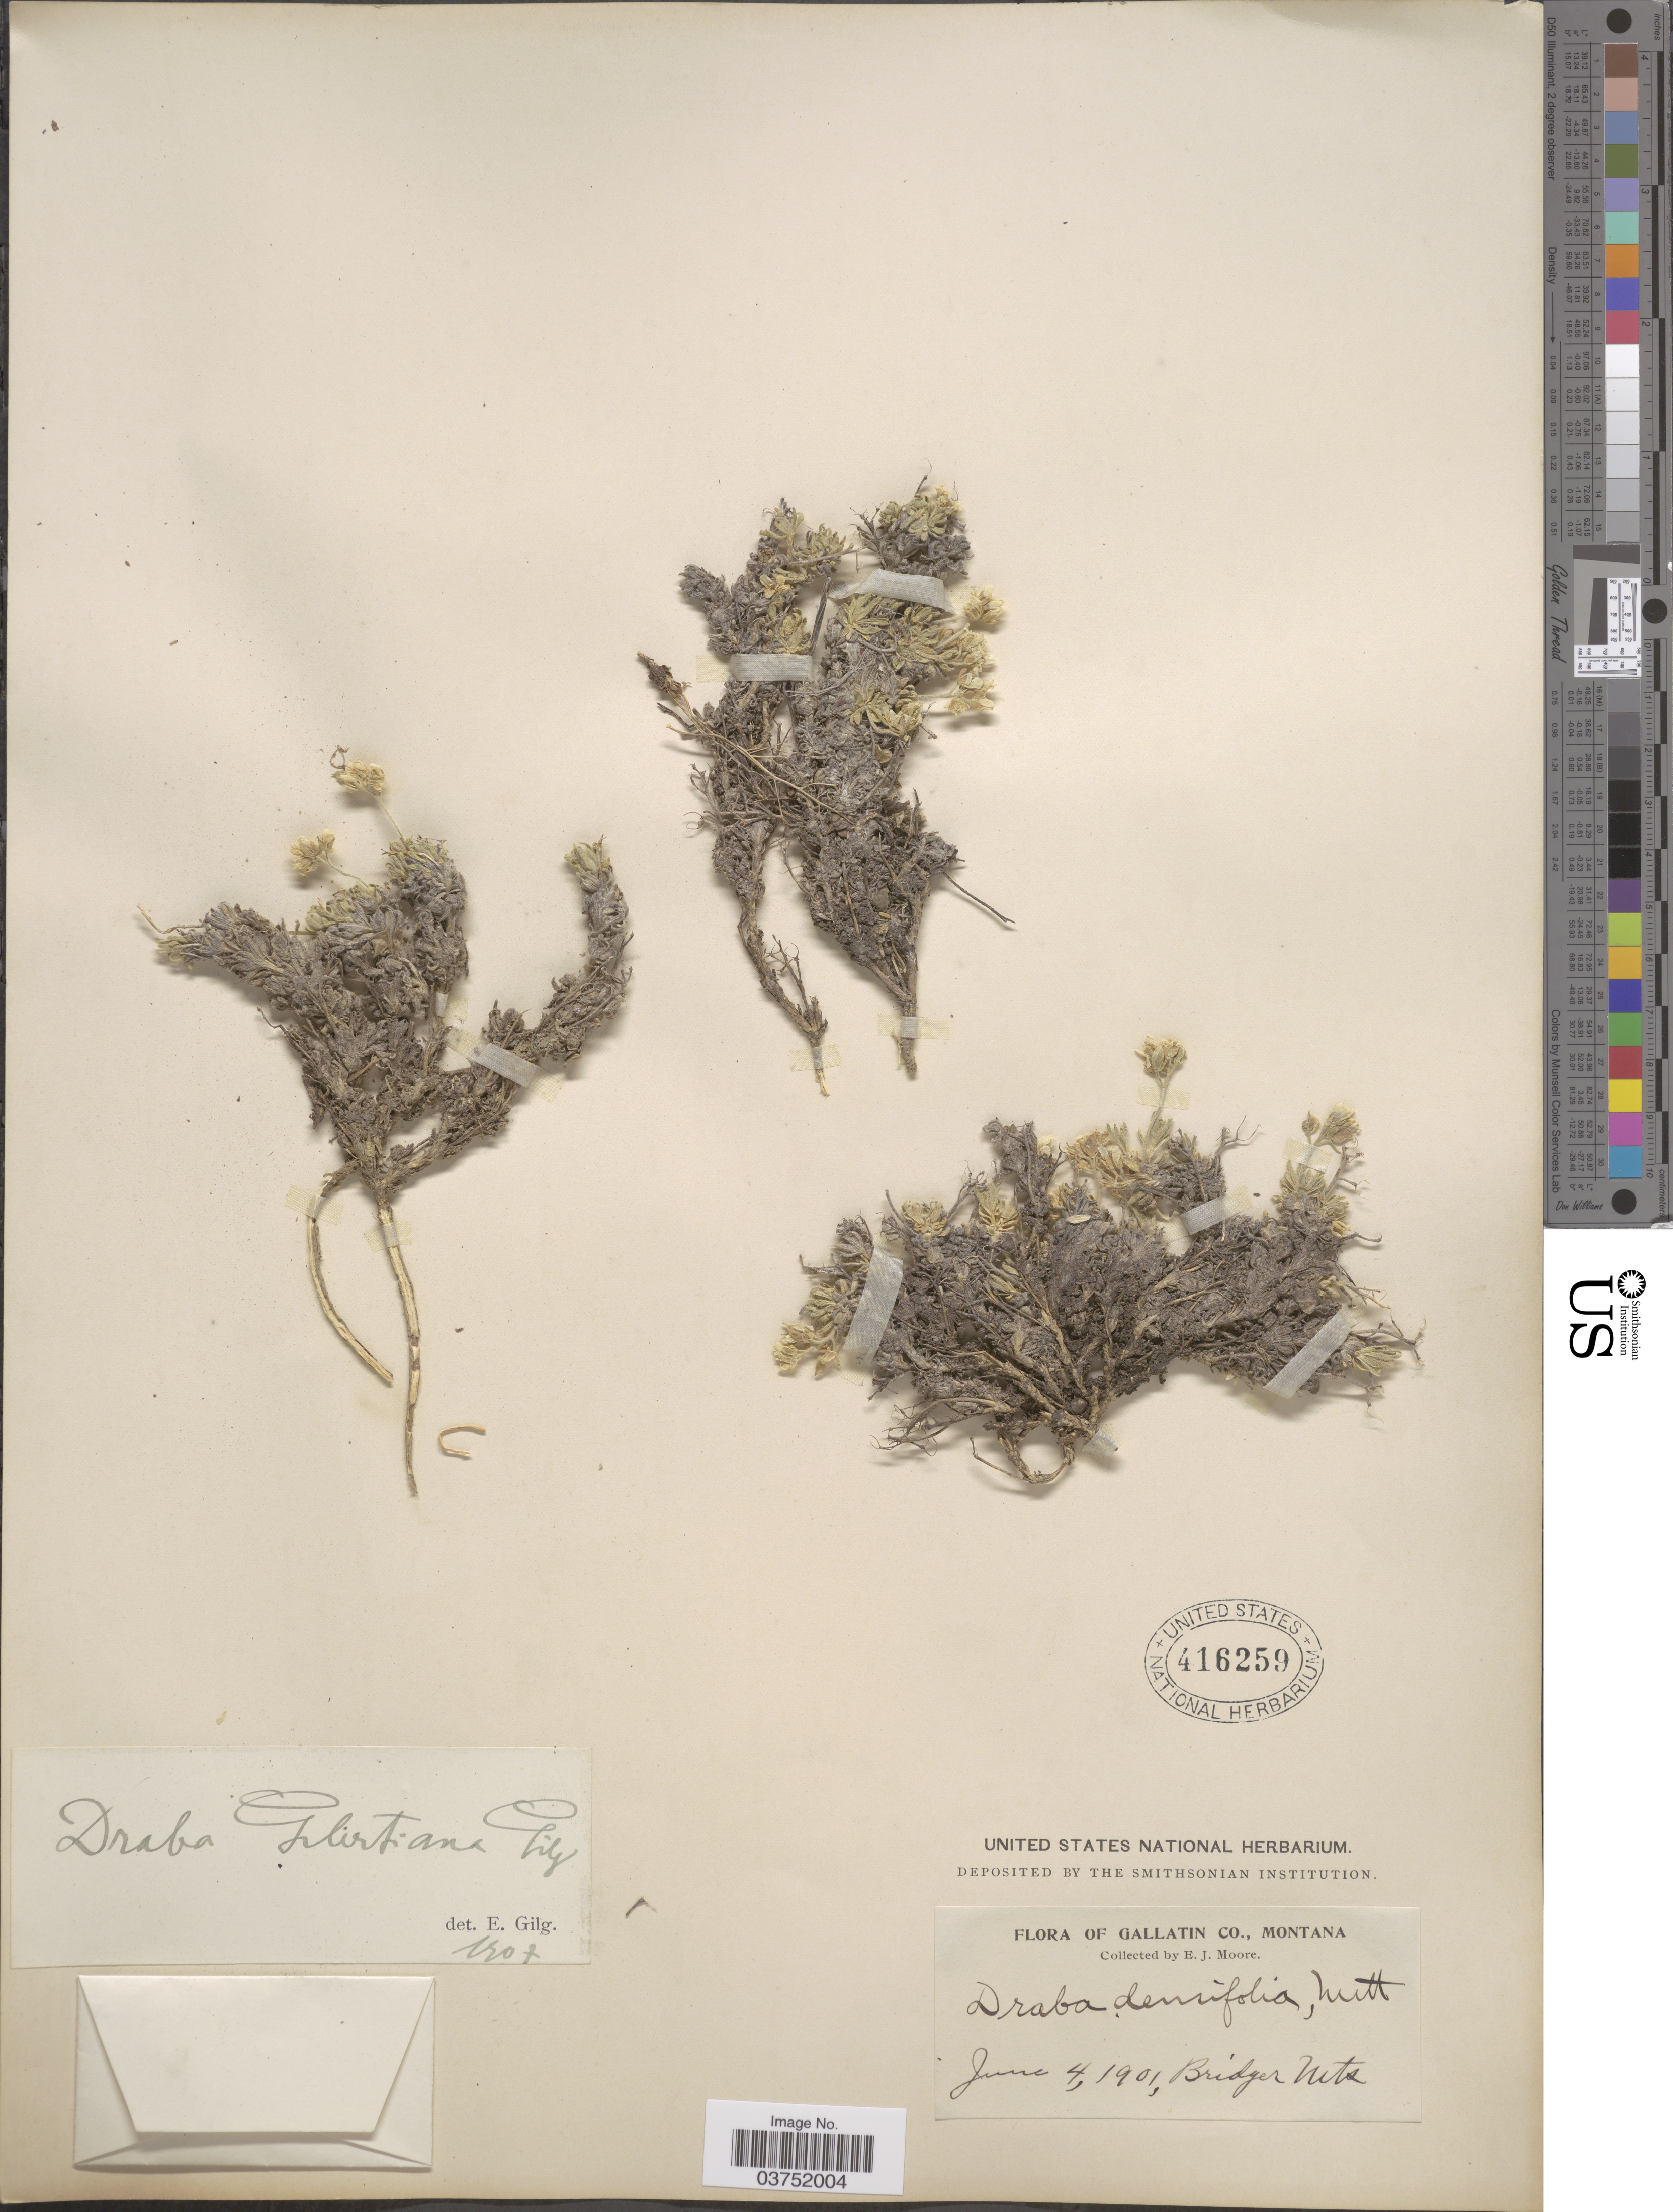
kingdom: Plantae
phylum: Tracheophyta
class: Magnoliopsida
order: Brassicales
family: Brassicaceae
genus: Draba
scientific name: Draba novolympica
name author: Payson & H. St. John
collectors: E. Moore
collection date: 1901-06-04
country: United States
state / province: Montana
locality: Gallatin Co. Bridger Mts.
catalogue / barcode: US 416259